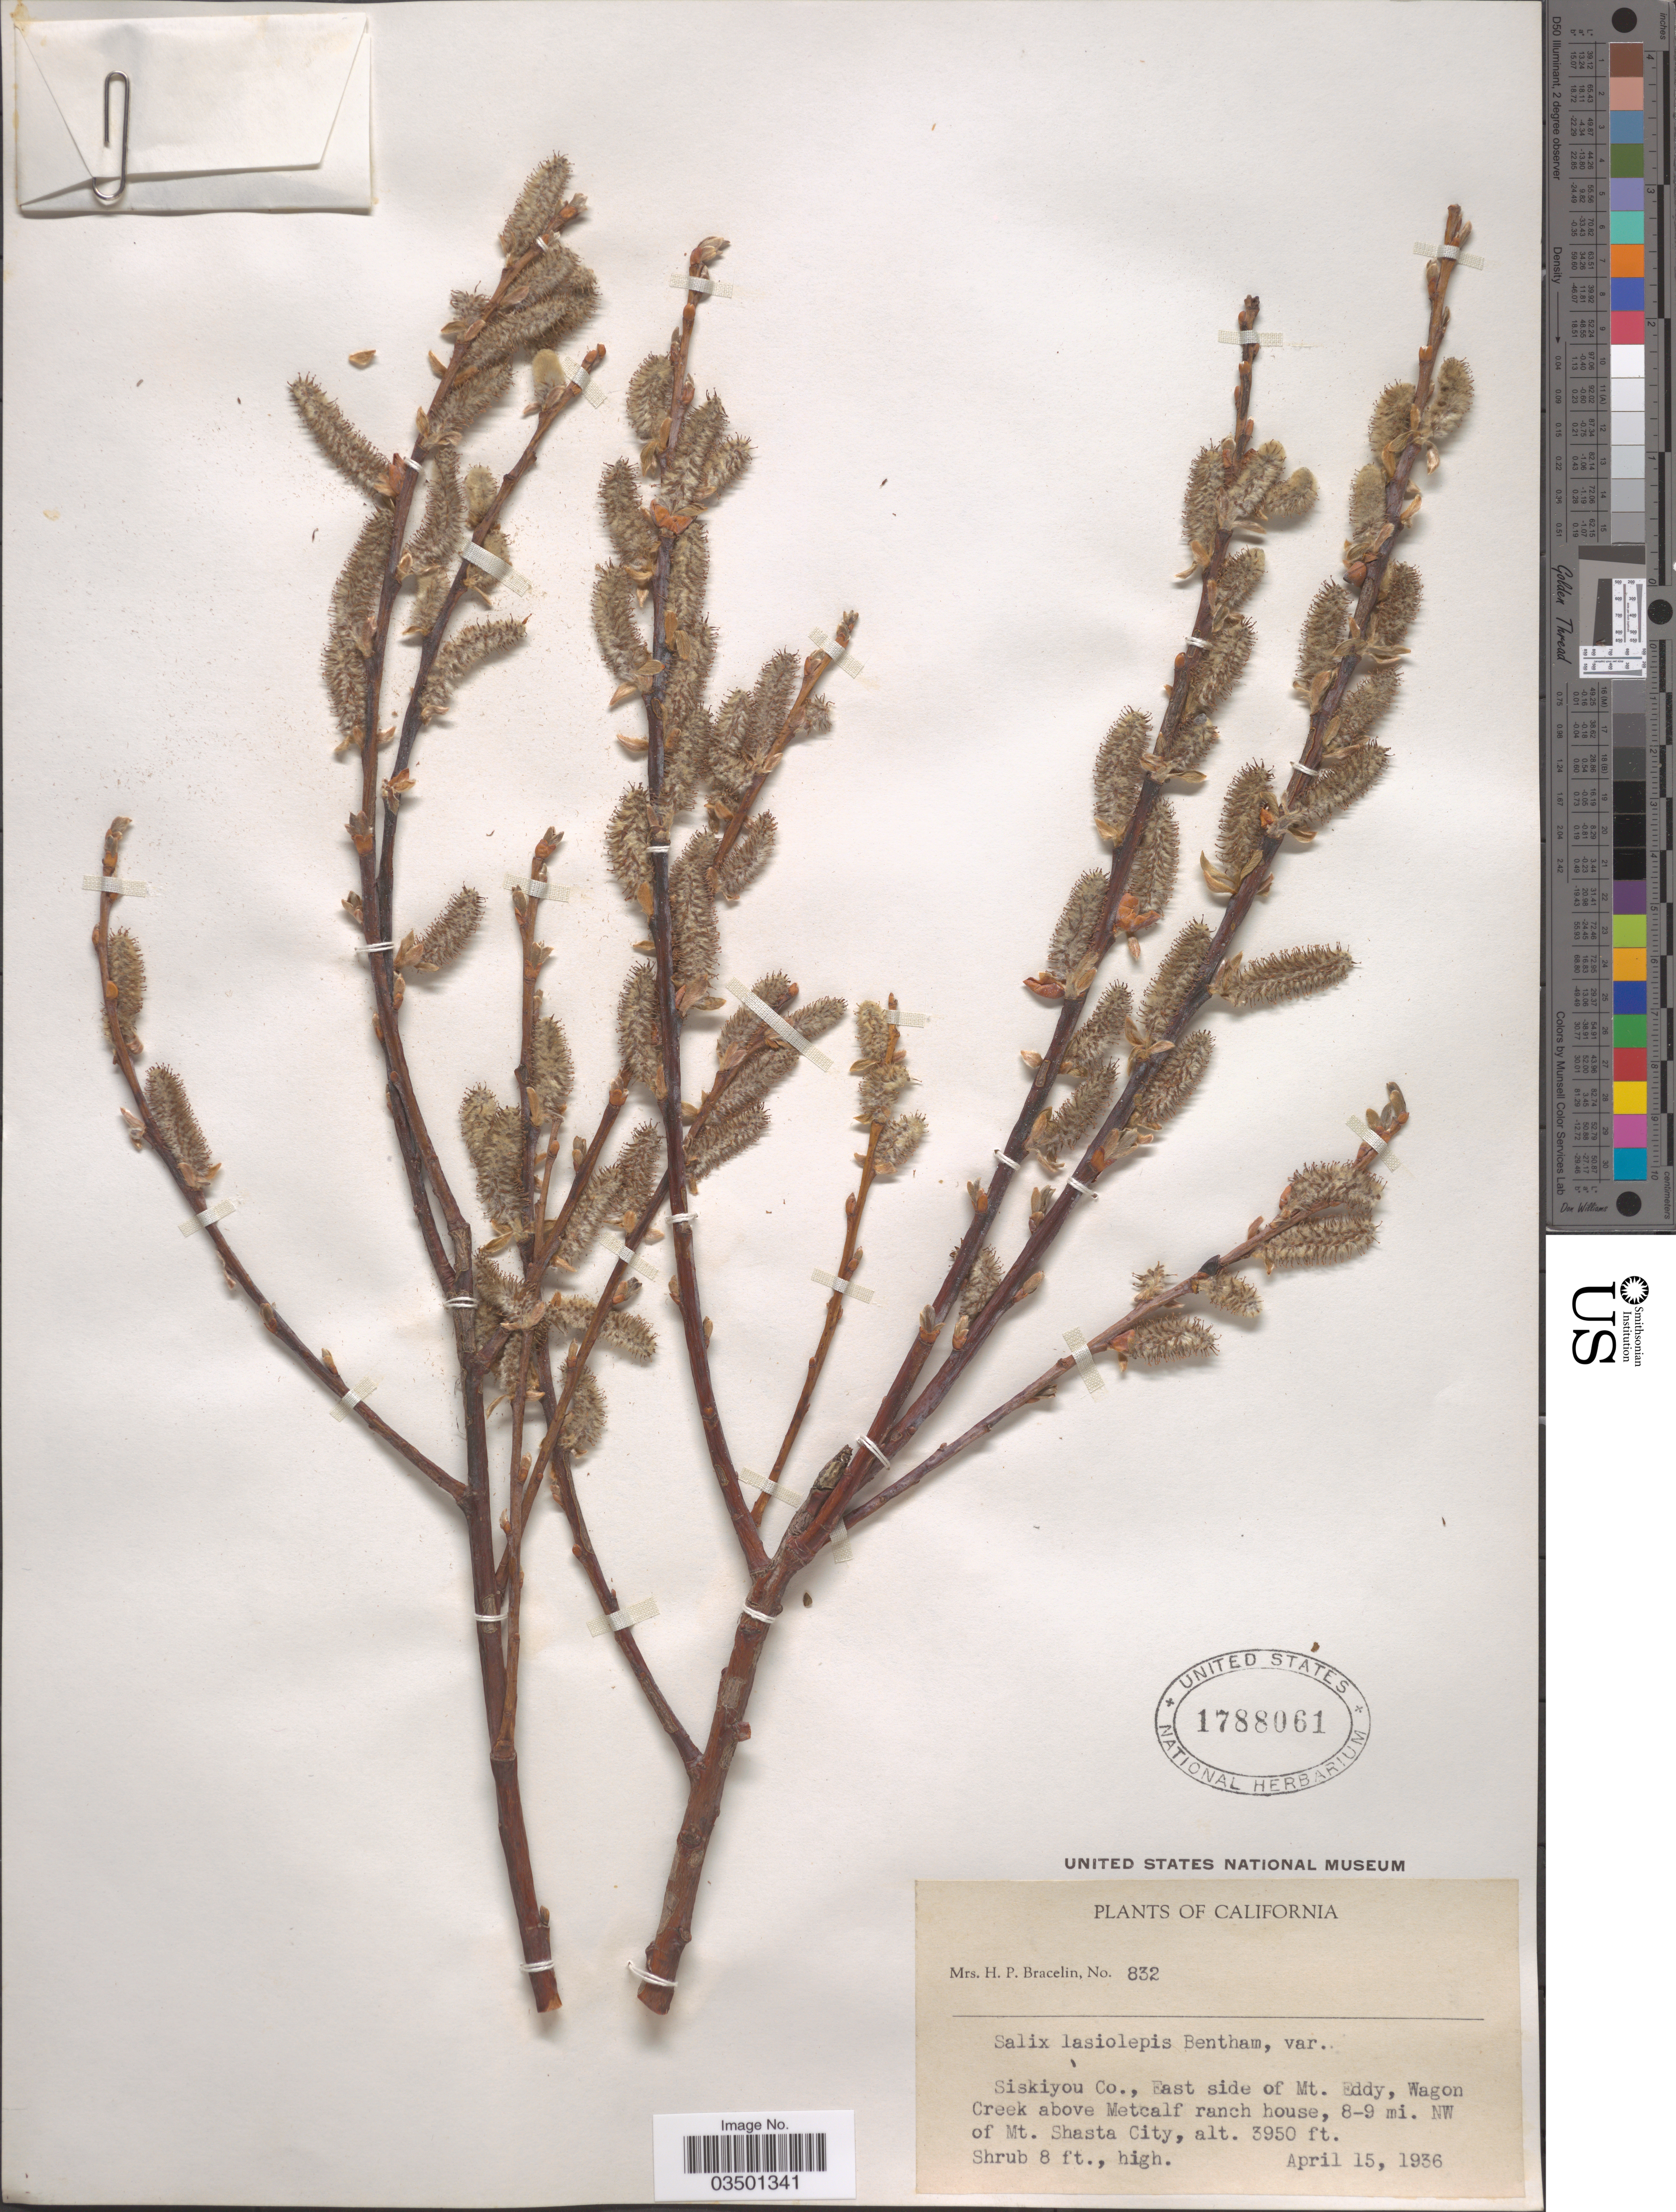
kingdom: Plantae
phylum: Tracheophyta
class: Magnoliopsida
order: Malpighiales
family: Salicaceae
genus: Salix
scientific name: Salix lasiolepis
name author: Benth.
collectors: H. Bracelin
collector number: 832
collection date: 1936-04-15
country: United States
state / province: California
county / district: Siskiyou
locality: Siskiyou Co., East side of Mt. Eddy, Wagon Creek above Metcalf ranch house, 8-9 mi. NW of Mt. Shasta City.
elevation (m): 1204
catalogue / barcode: US 1788061